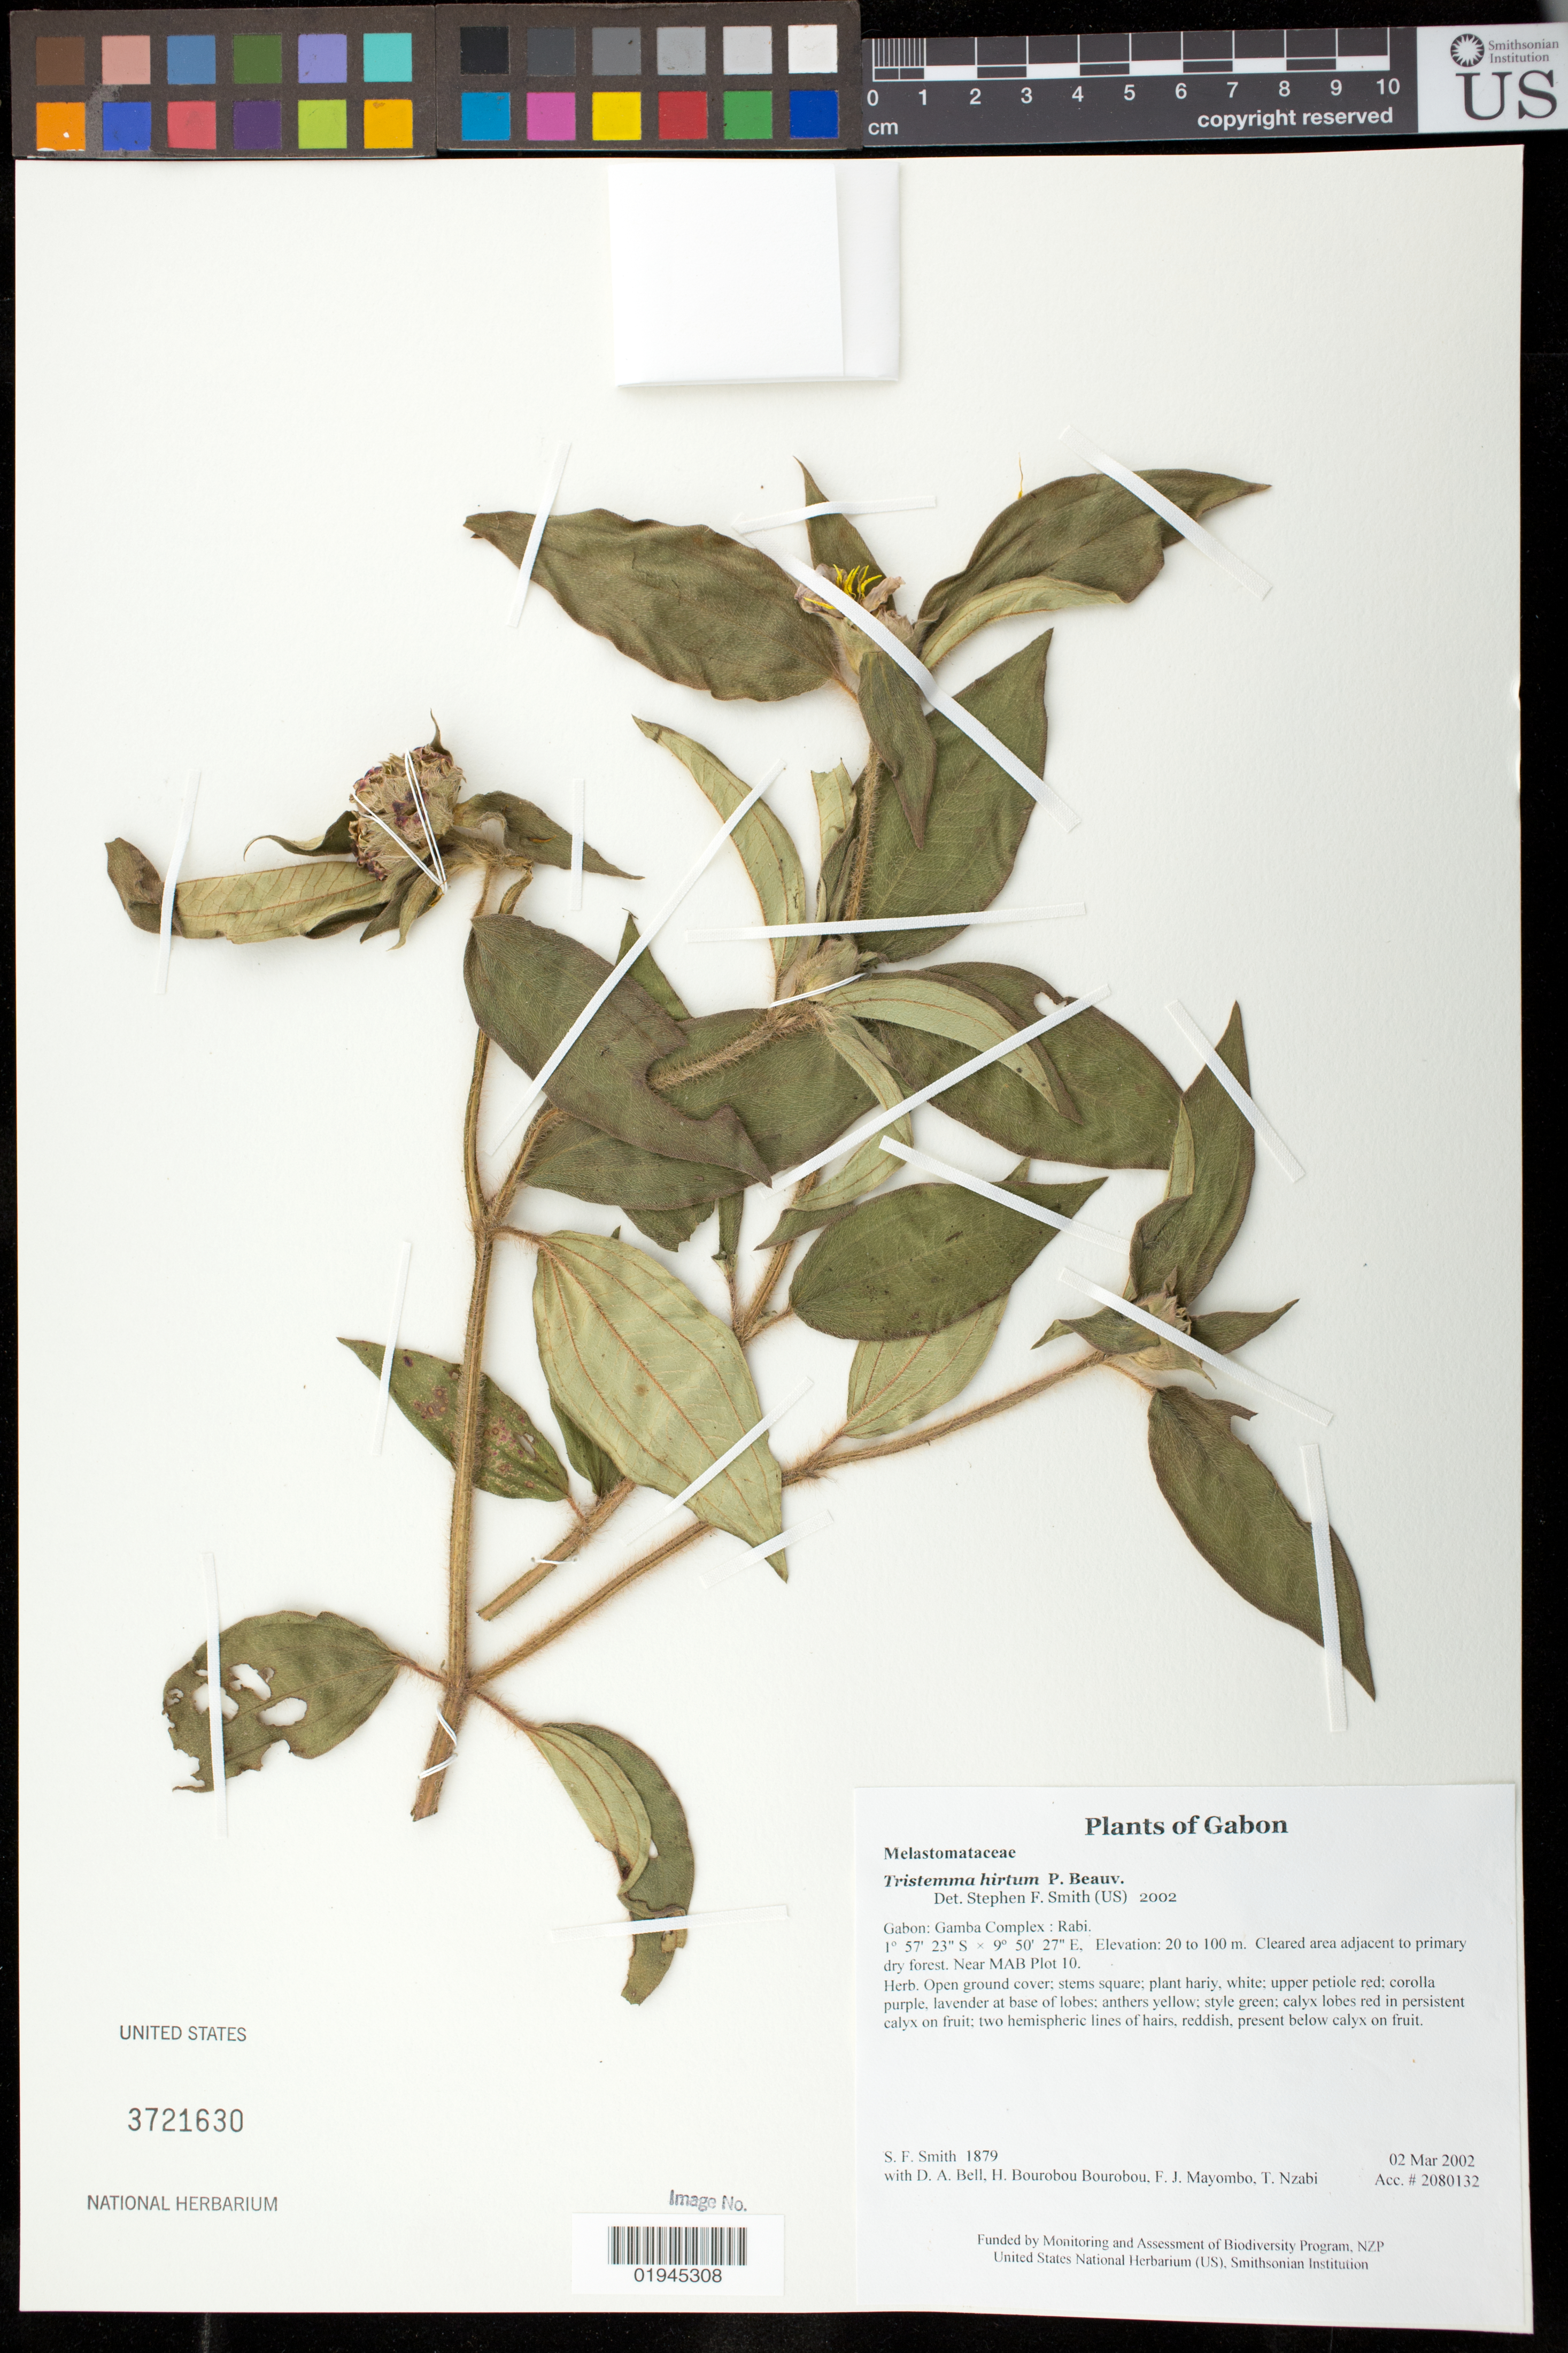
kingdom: Plantae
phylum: Tracheophyta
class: Magnoliopsida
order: Myrtales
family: Melastomataceae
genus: Tristemma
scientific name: Tristemma hirtum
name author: P. Beauv.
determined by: Smith, Stephen F., (US), NMNH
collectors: S.F. Smith, D. A. Bell, H. Bourobou Bourobou & F. J. Mayombo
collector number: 1879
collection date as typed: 02 Mar 2002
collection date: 2002-03-02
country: Gabon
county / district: Gamba Complex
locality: Rabi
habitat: Cleared area adjacent to primary dry forest. Near MAB Plot 10.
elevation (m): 20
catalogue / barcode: US 3721630